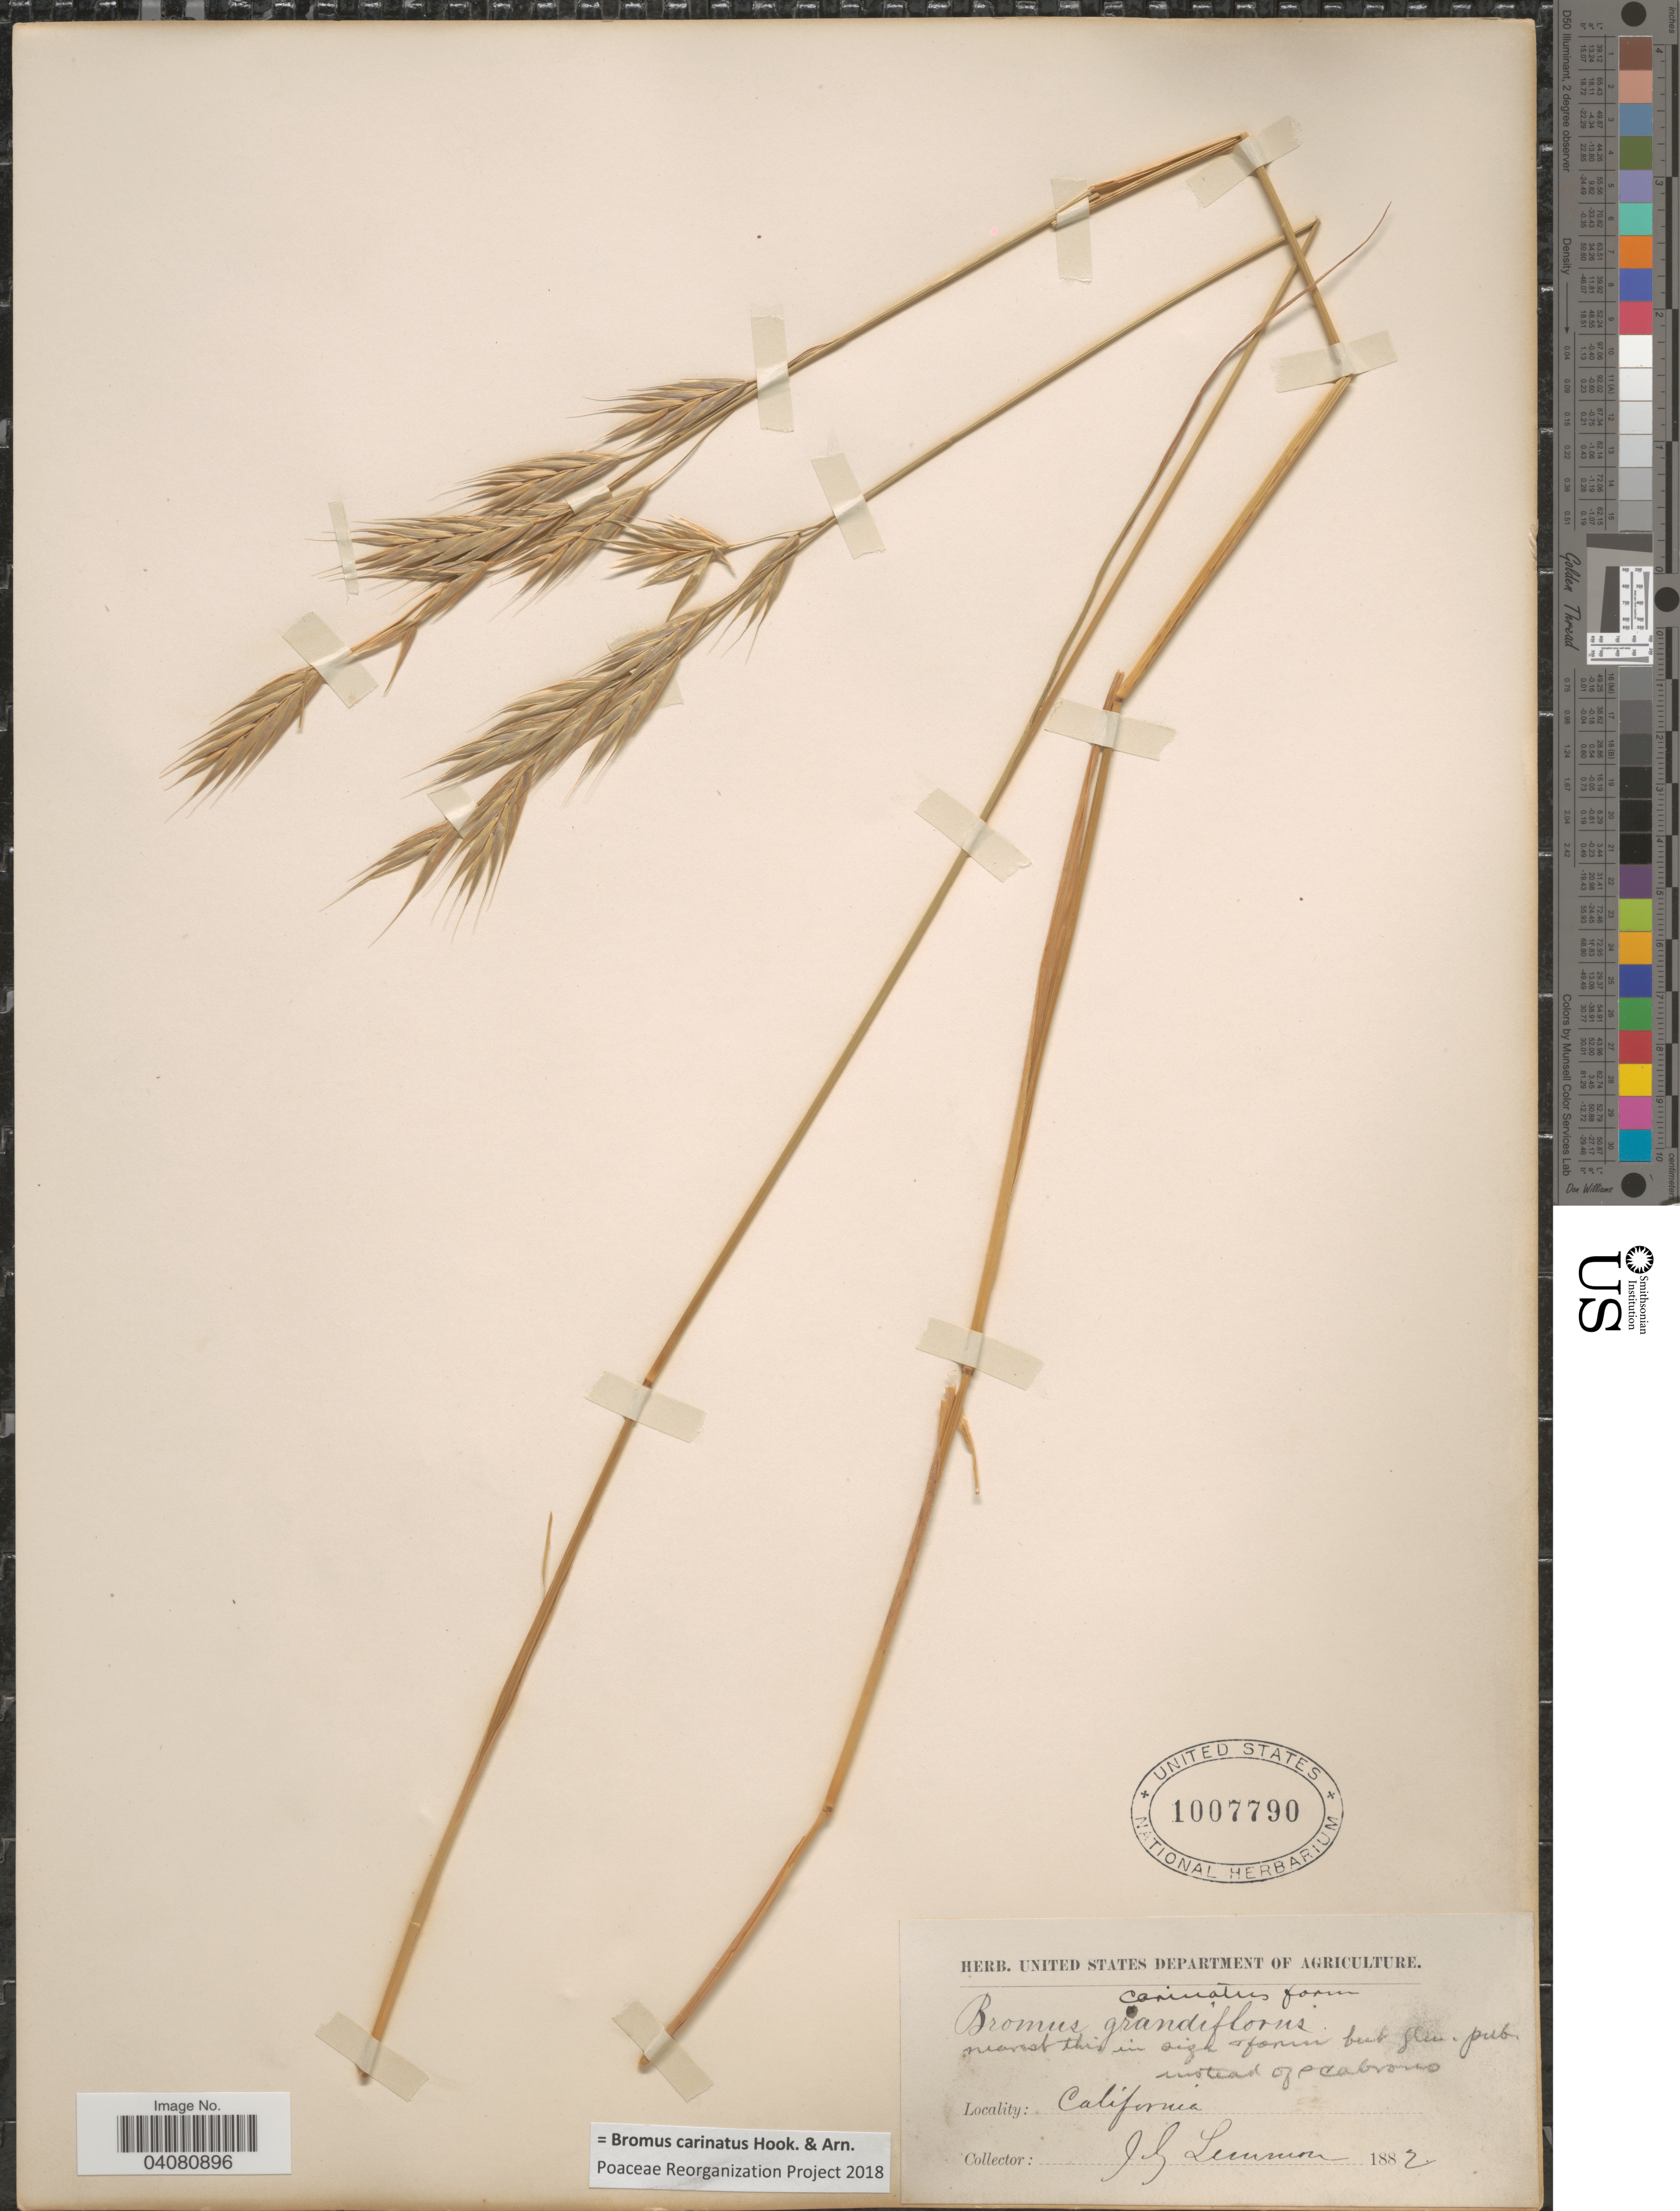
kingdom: Plantae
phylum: Tracheophyta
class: Liliopsida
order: Poales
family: Poaceae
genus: Bromus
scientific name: Bromus carinatus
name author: Hook. & Arn.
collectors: J. Lemmon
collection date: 1882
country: United States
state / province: California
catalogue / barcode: US 1007790